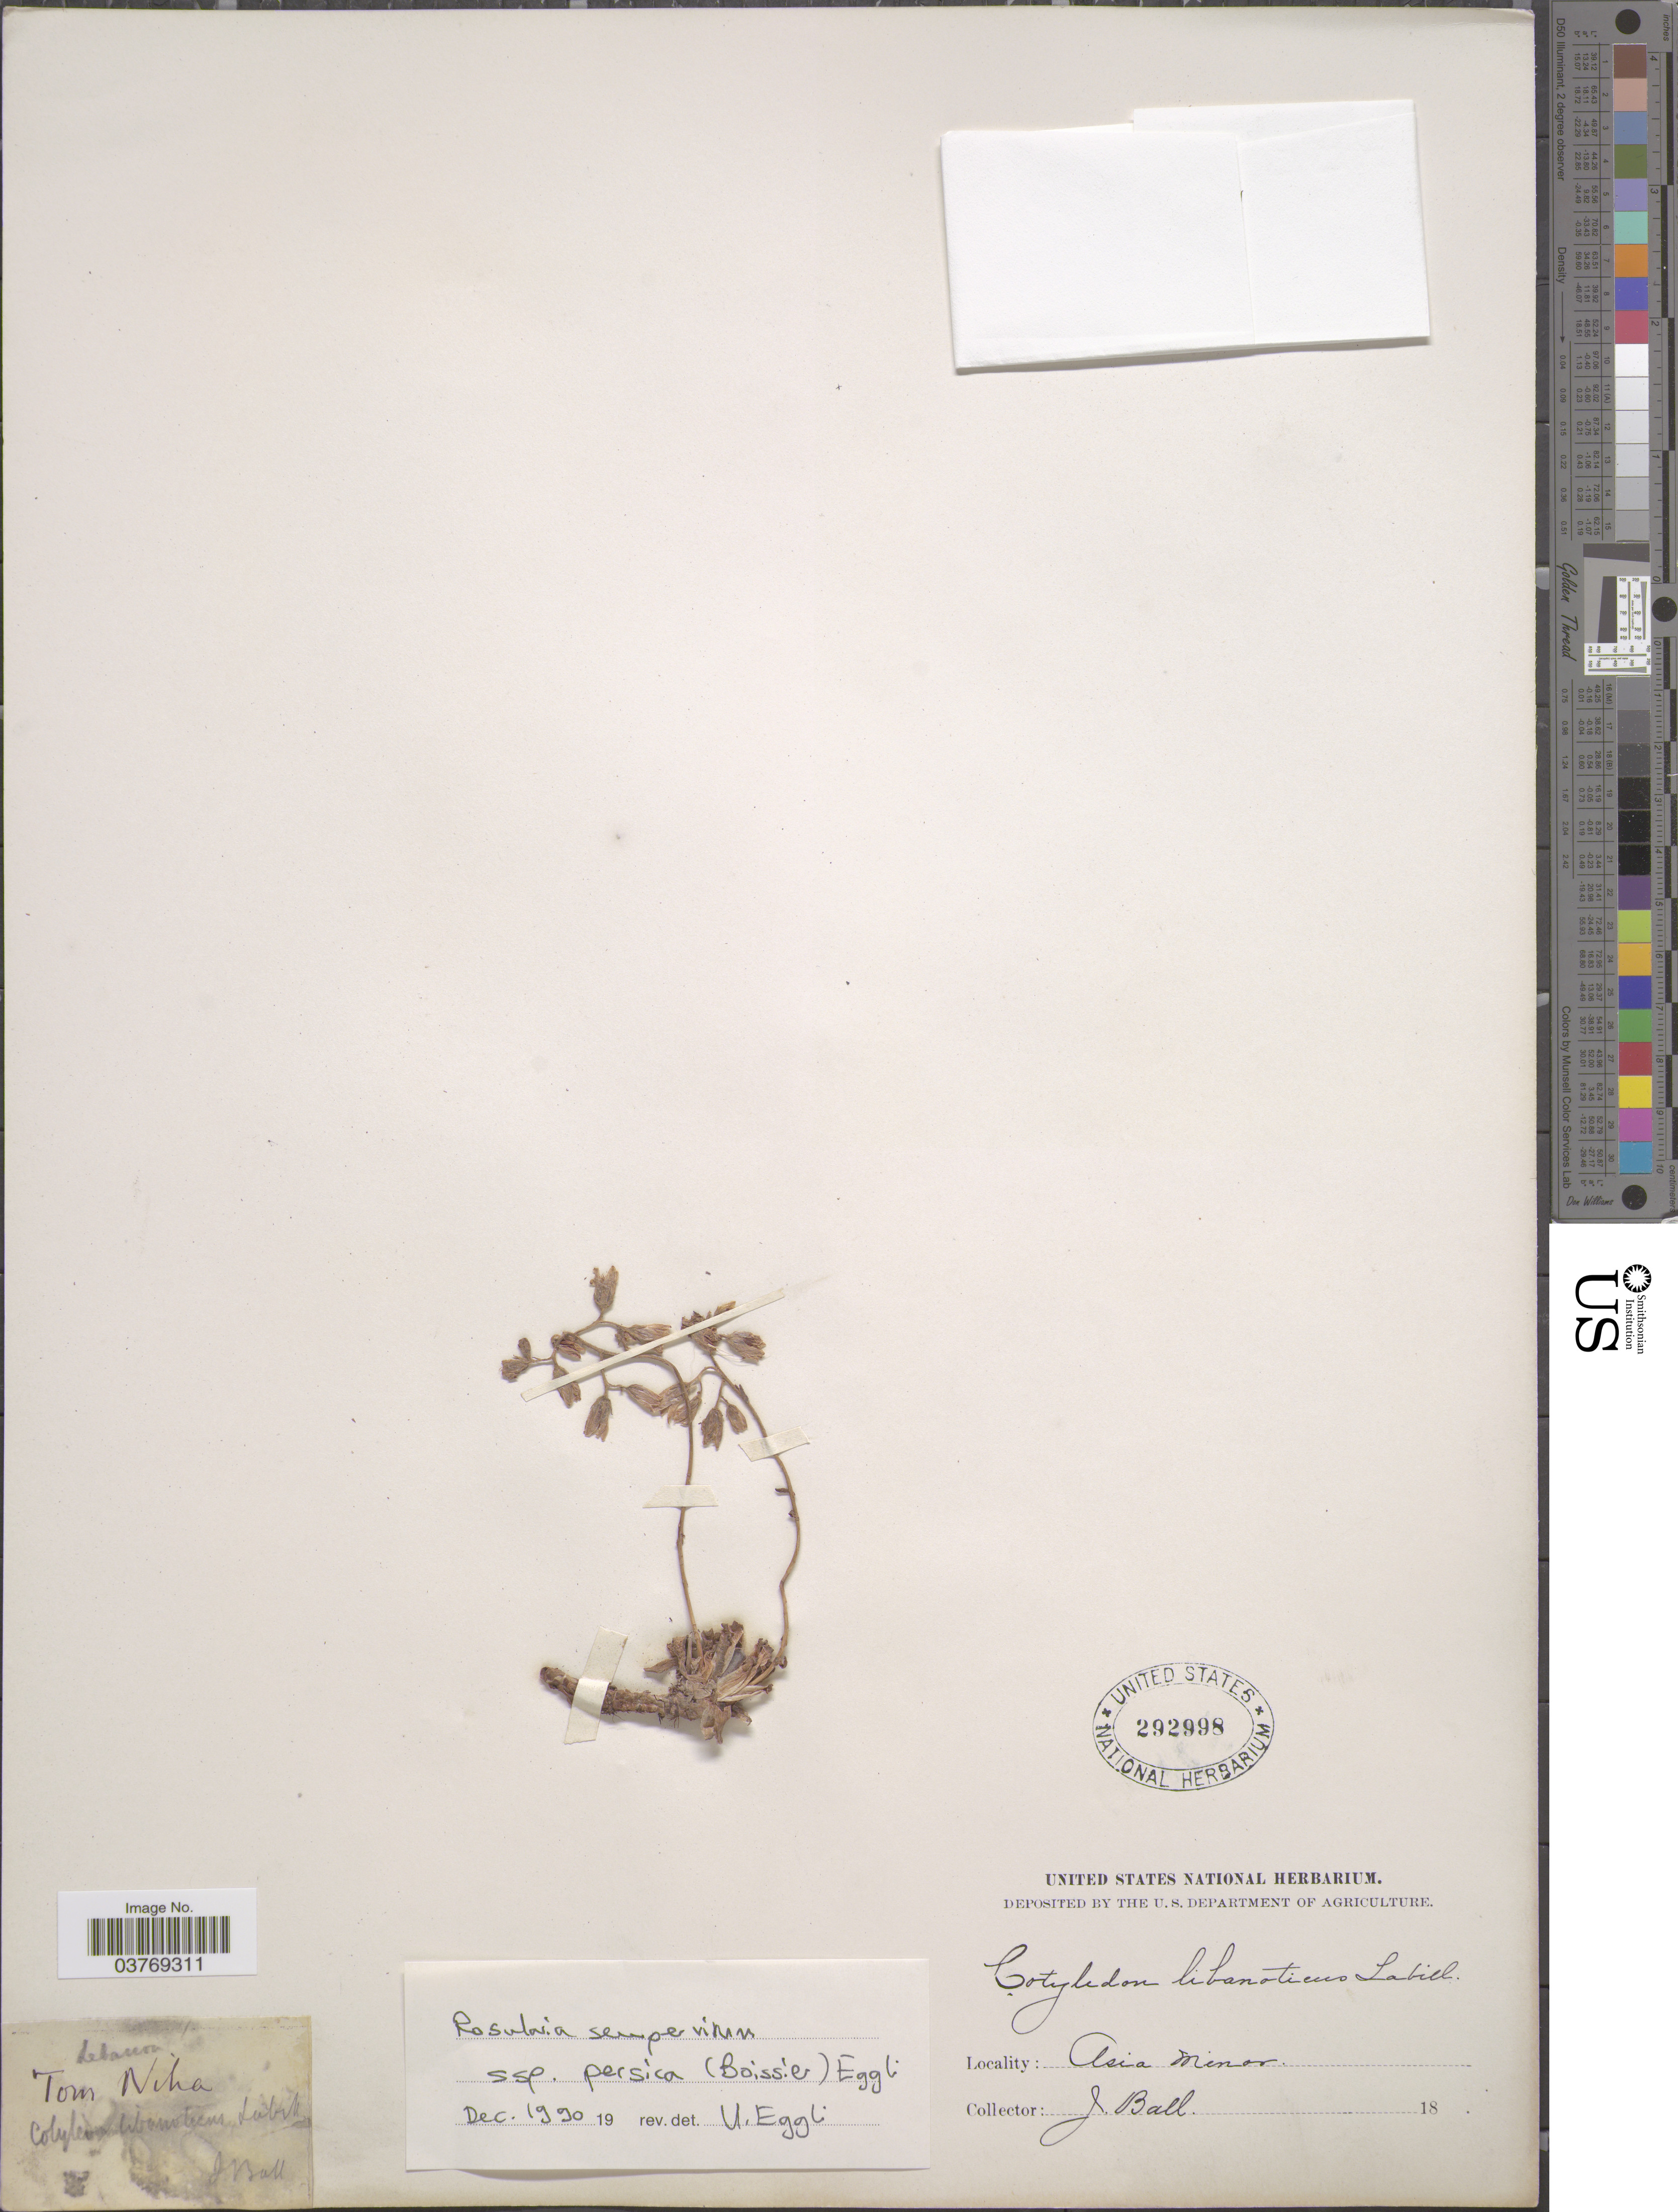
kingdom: Plantae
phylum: Tracheophyta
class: Magnoliopsida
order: Saxifragales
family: Crassulaceae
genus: Rosularia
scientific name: Rosularia sempervivum subsp. persica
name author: (Boiss.) Eggli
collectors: J. Ball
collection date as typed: Transcribed d/m/y: //18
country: Lebanon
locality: Tom Niha. Asia minor.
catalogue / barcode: US 292998